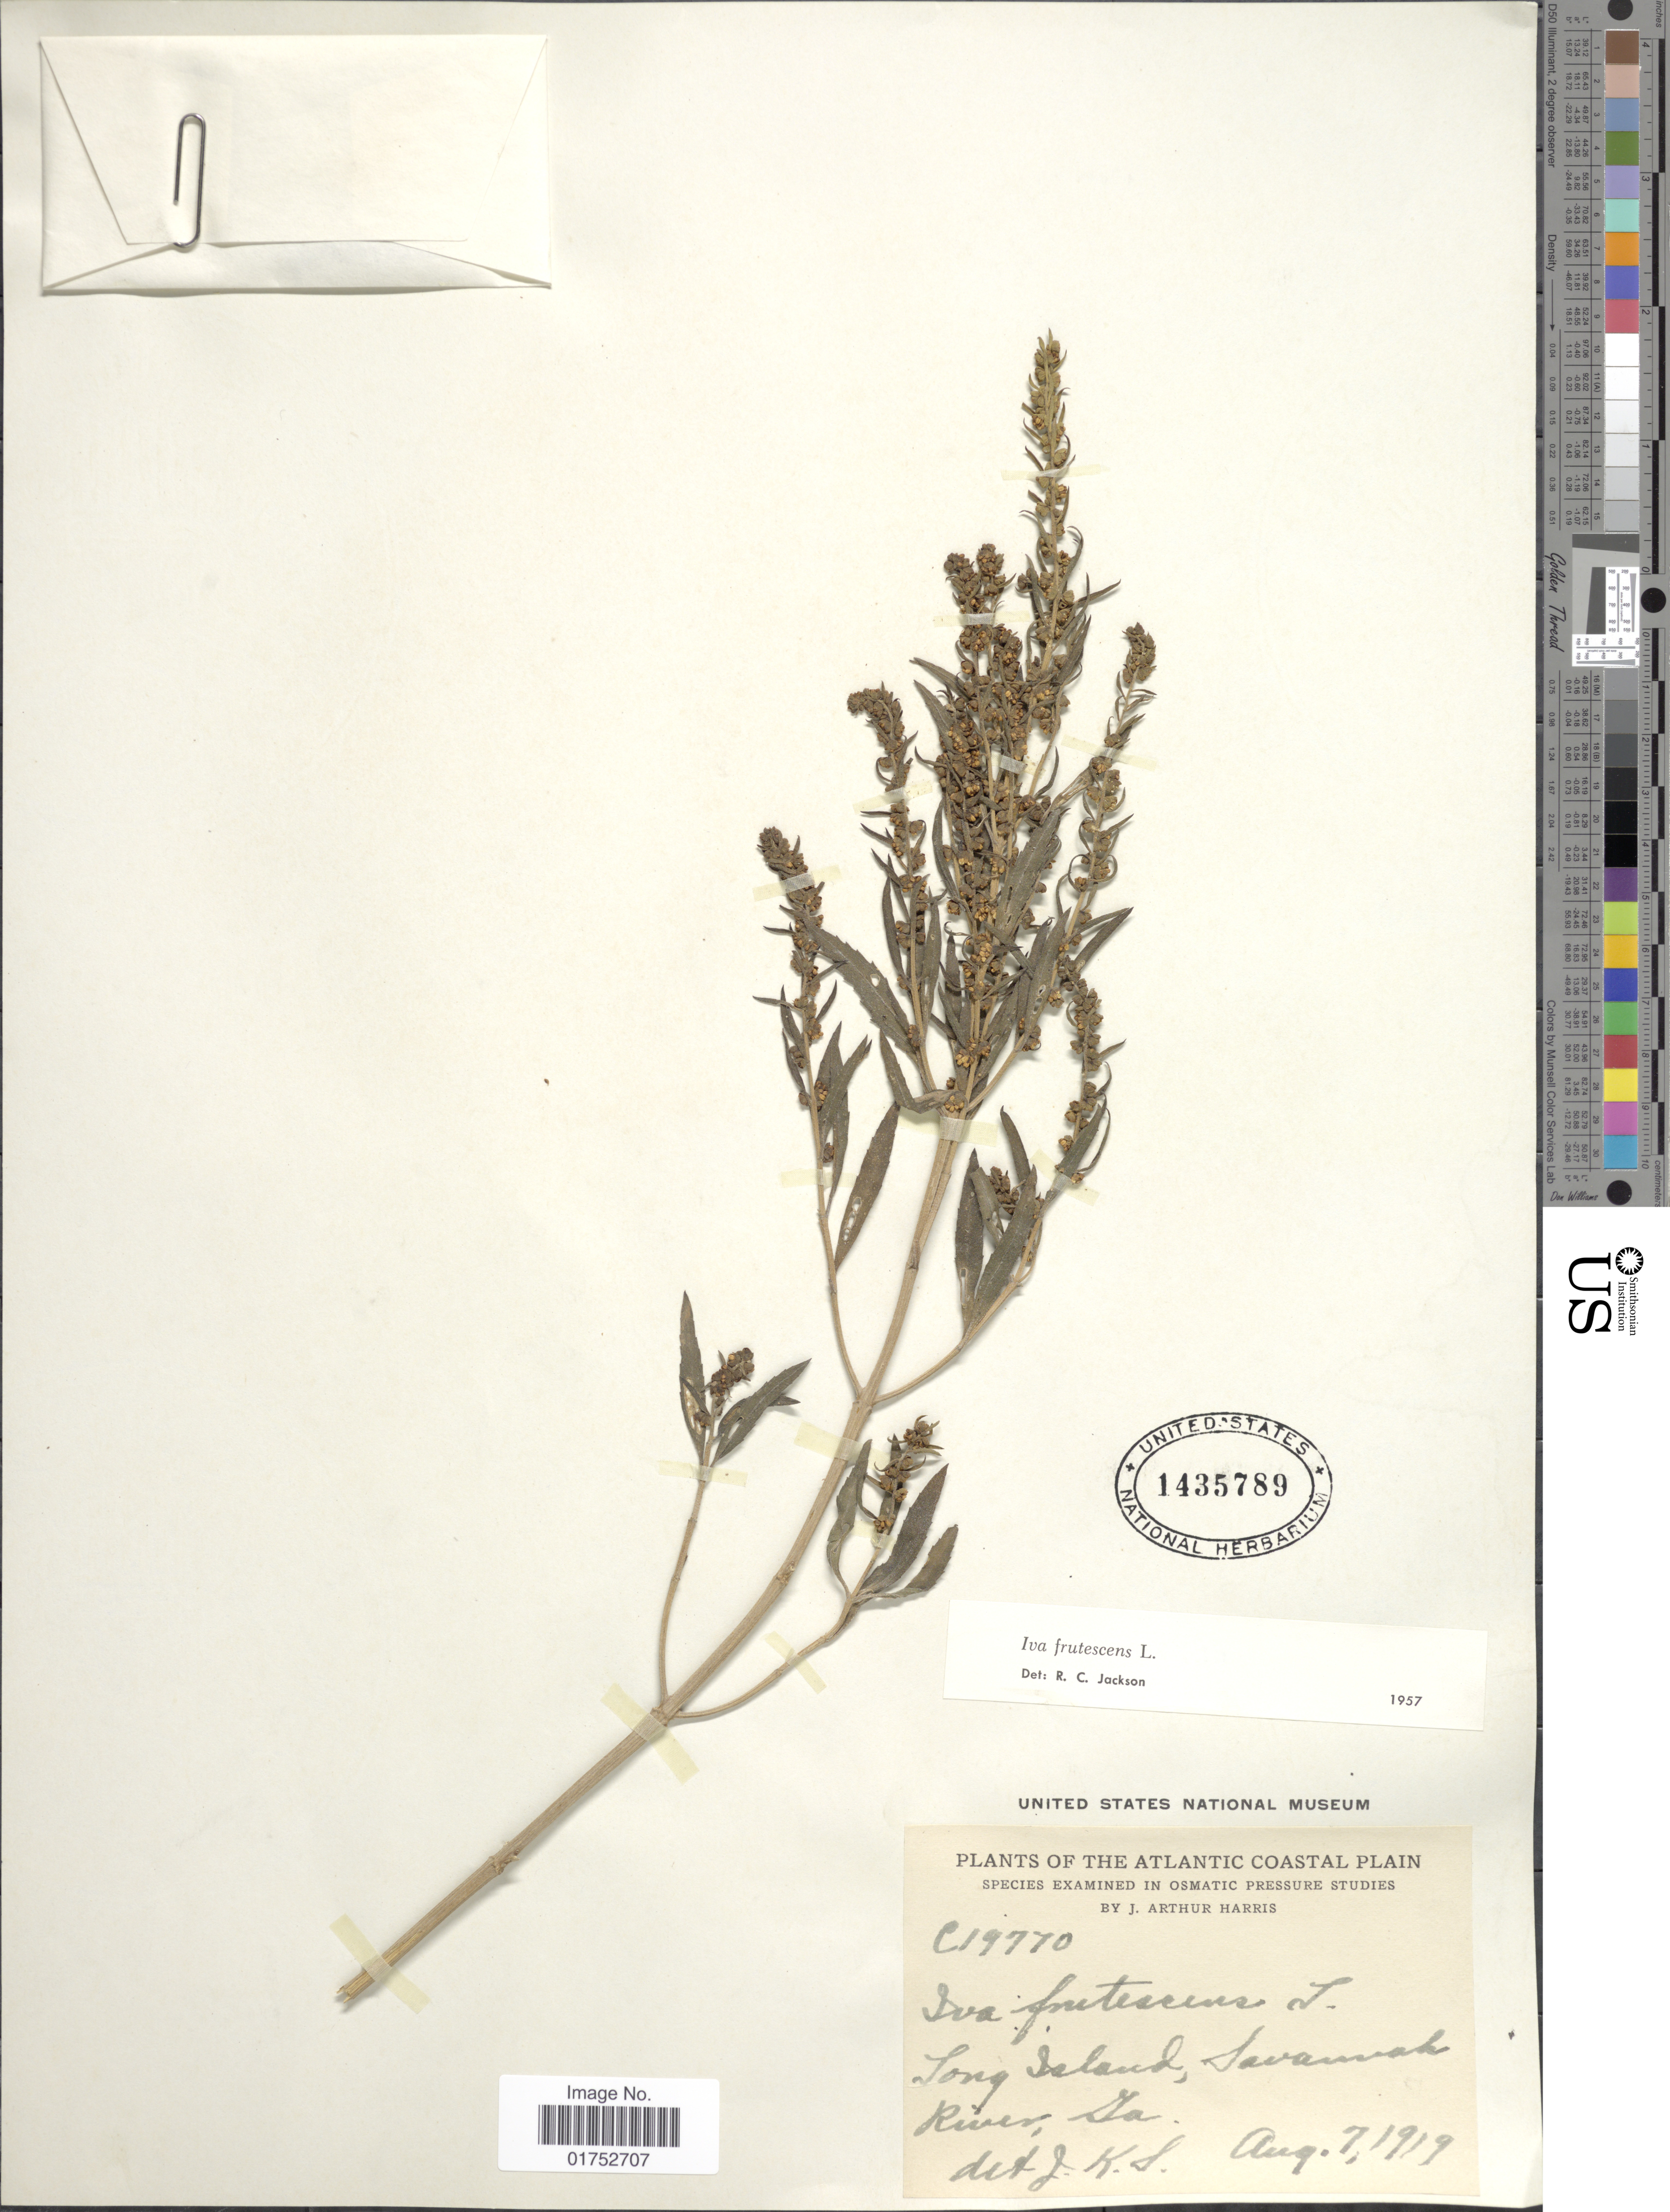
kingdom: Plantae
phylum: Tracheophyta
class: Magnoliopsida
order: Asterales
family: Asteraceae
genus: Iva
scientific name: Iva frutescens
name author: L.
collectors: J. A. Harris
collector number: C19770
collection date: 1919-08-07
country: United States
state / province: Iowa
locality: Atlantic Coastal Plain, Long Island, Savannah River, Ia.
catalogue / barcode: US 1435789